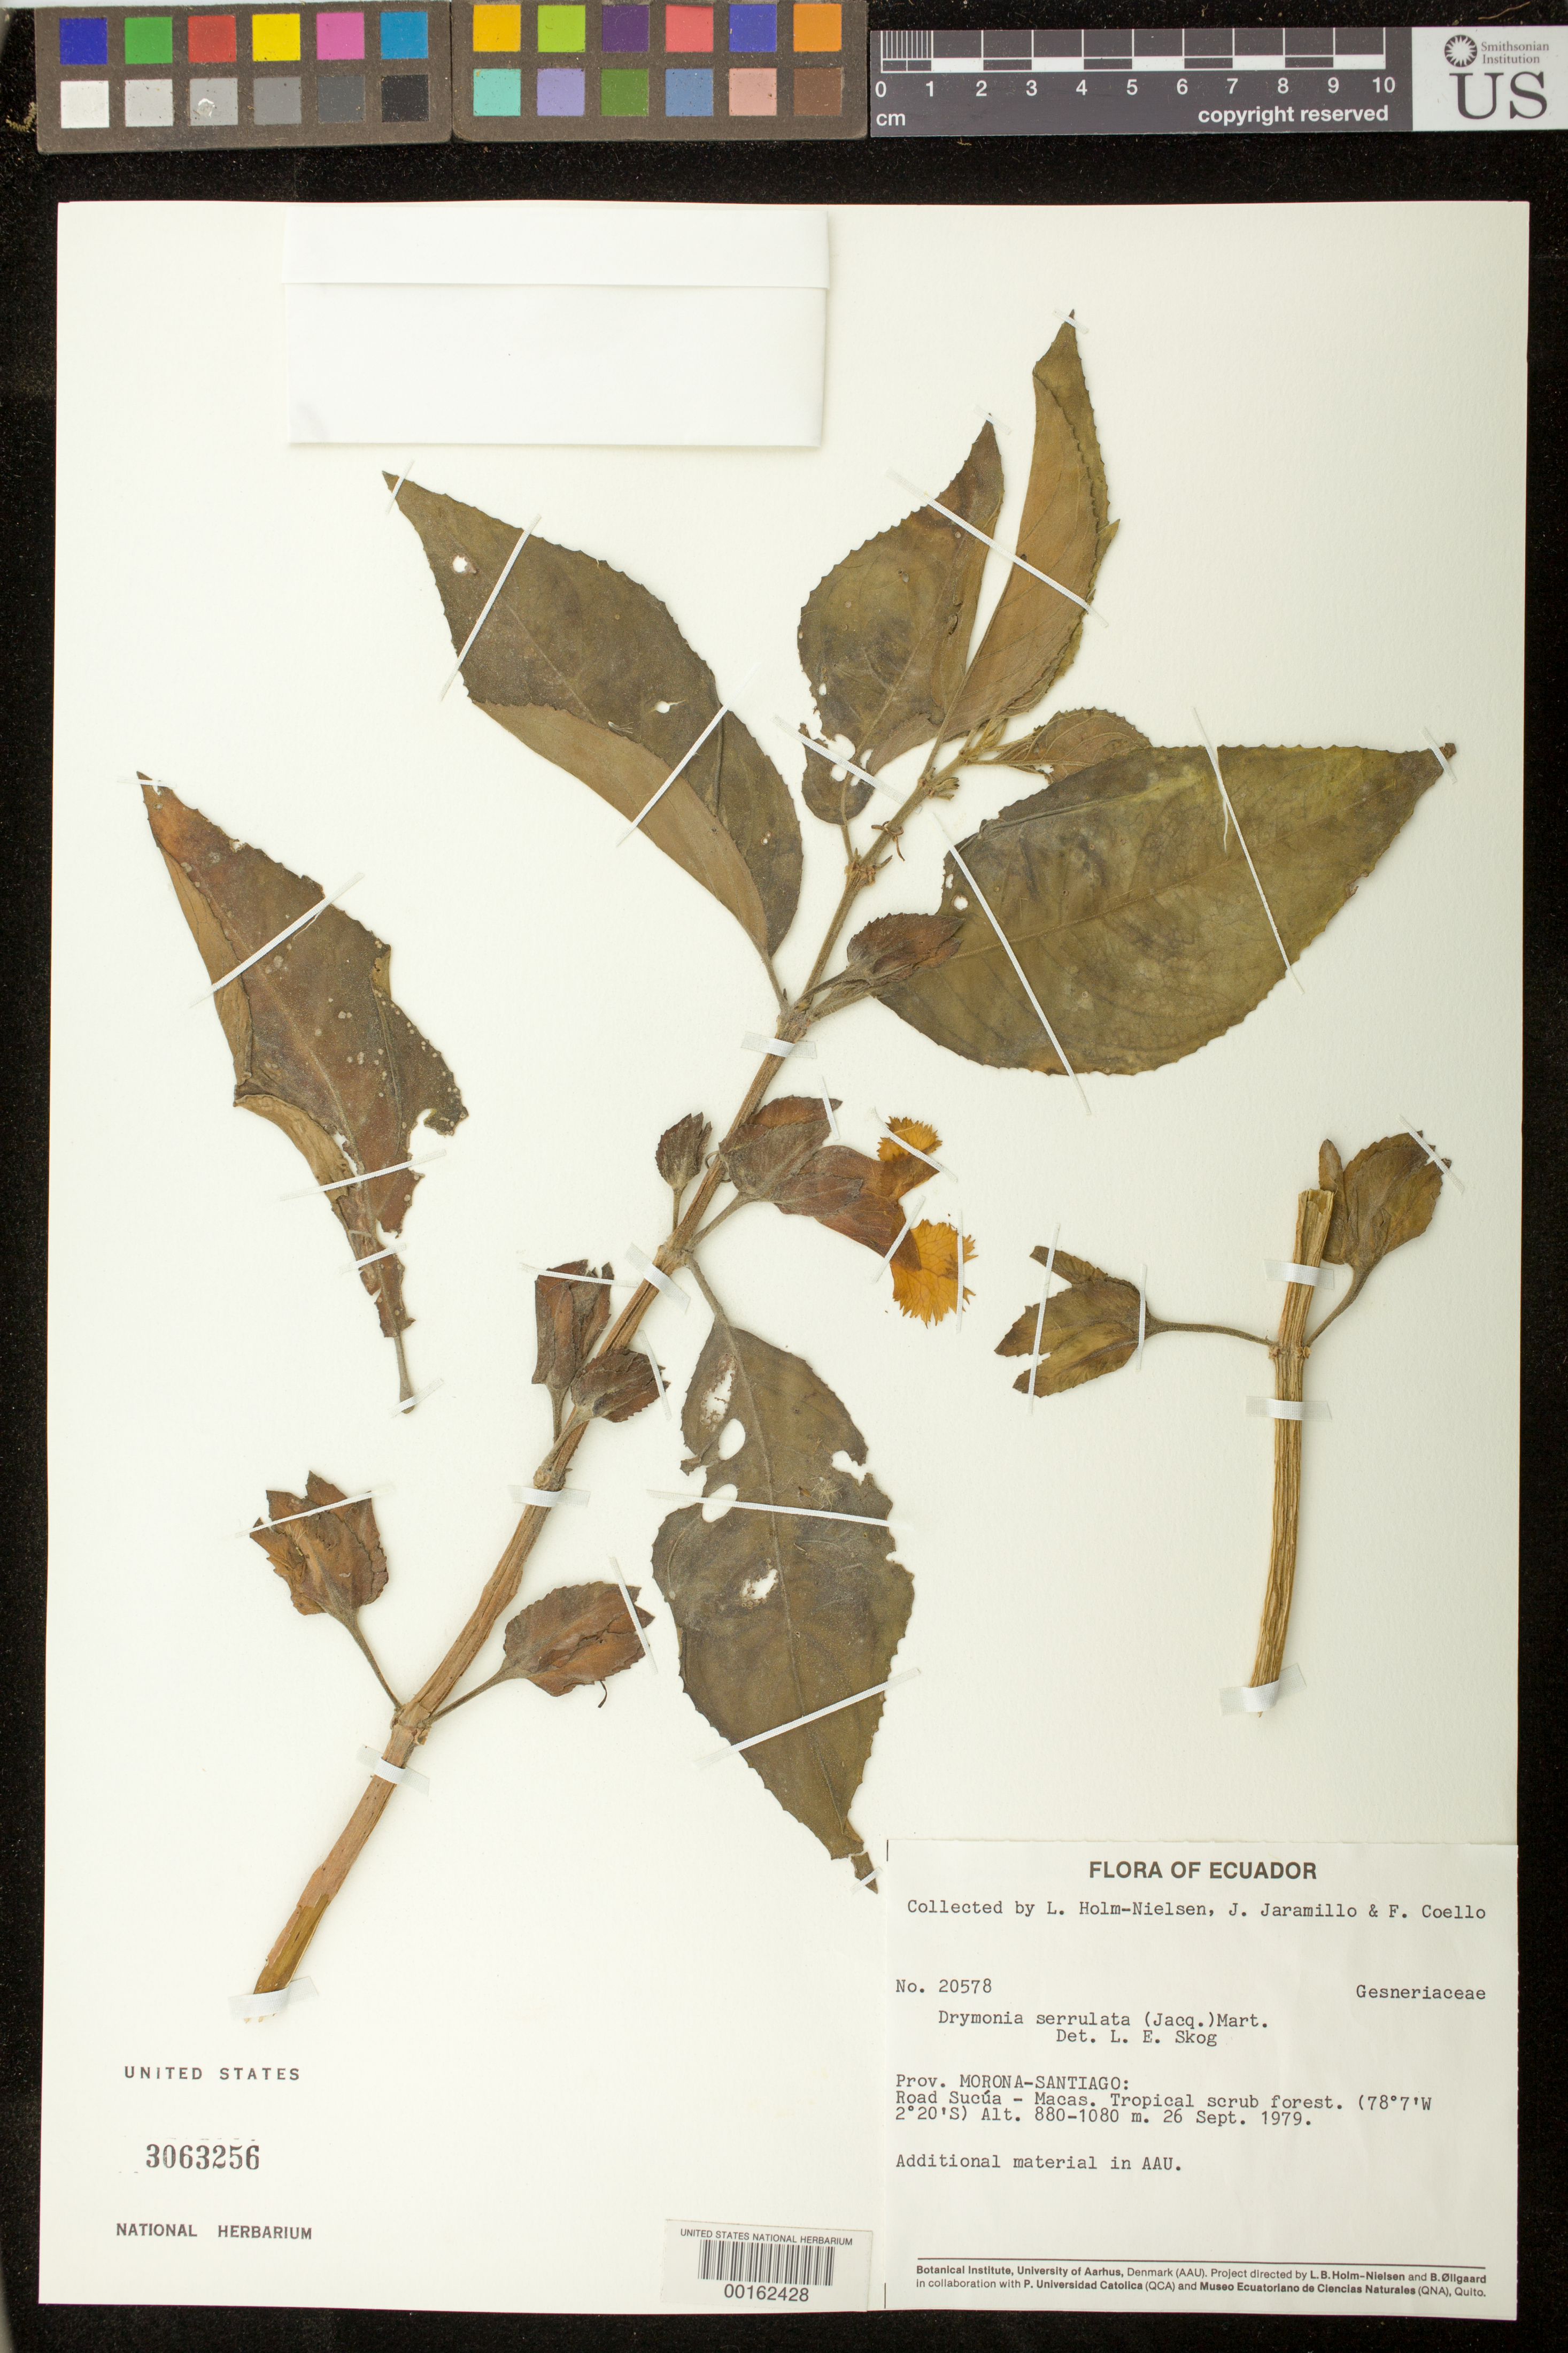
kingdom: Plantae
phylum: Tracheophyta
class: Magnoliopsida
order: Lamiales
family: Gesneriaceae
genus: Drymonia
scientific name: Drymonia serrulata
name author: (Jacq.) Mart.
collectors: L. B. Holm-Nielsen & et al.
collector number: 20578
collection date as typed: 26 Sep 1979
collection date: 1979-09-26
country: Ecuador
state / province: Morona-Santiago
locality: Road Sucua - Macas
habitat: Tropical scrub forest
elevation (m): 880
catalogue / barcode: US 3063256